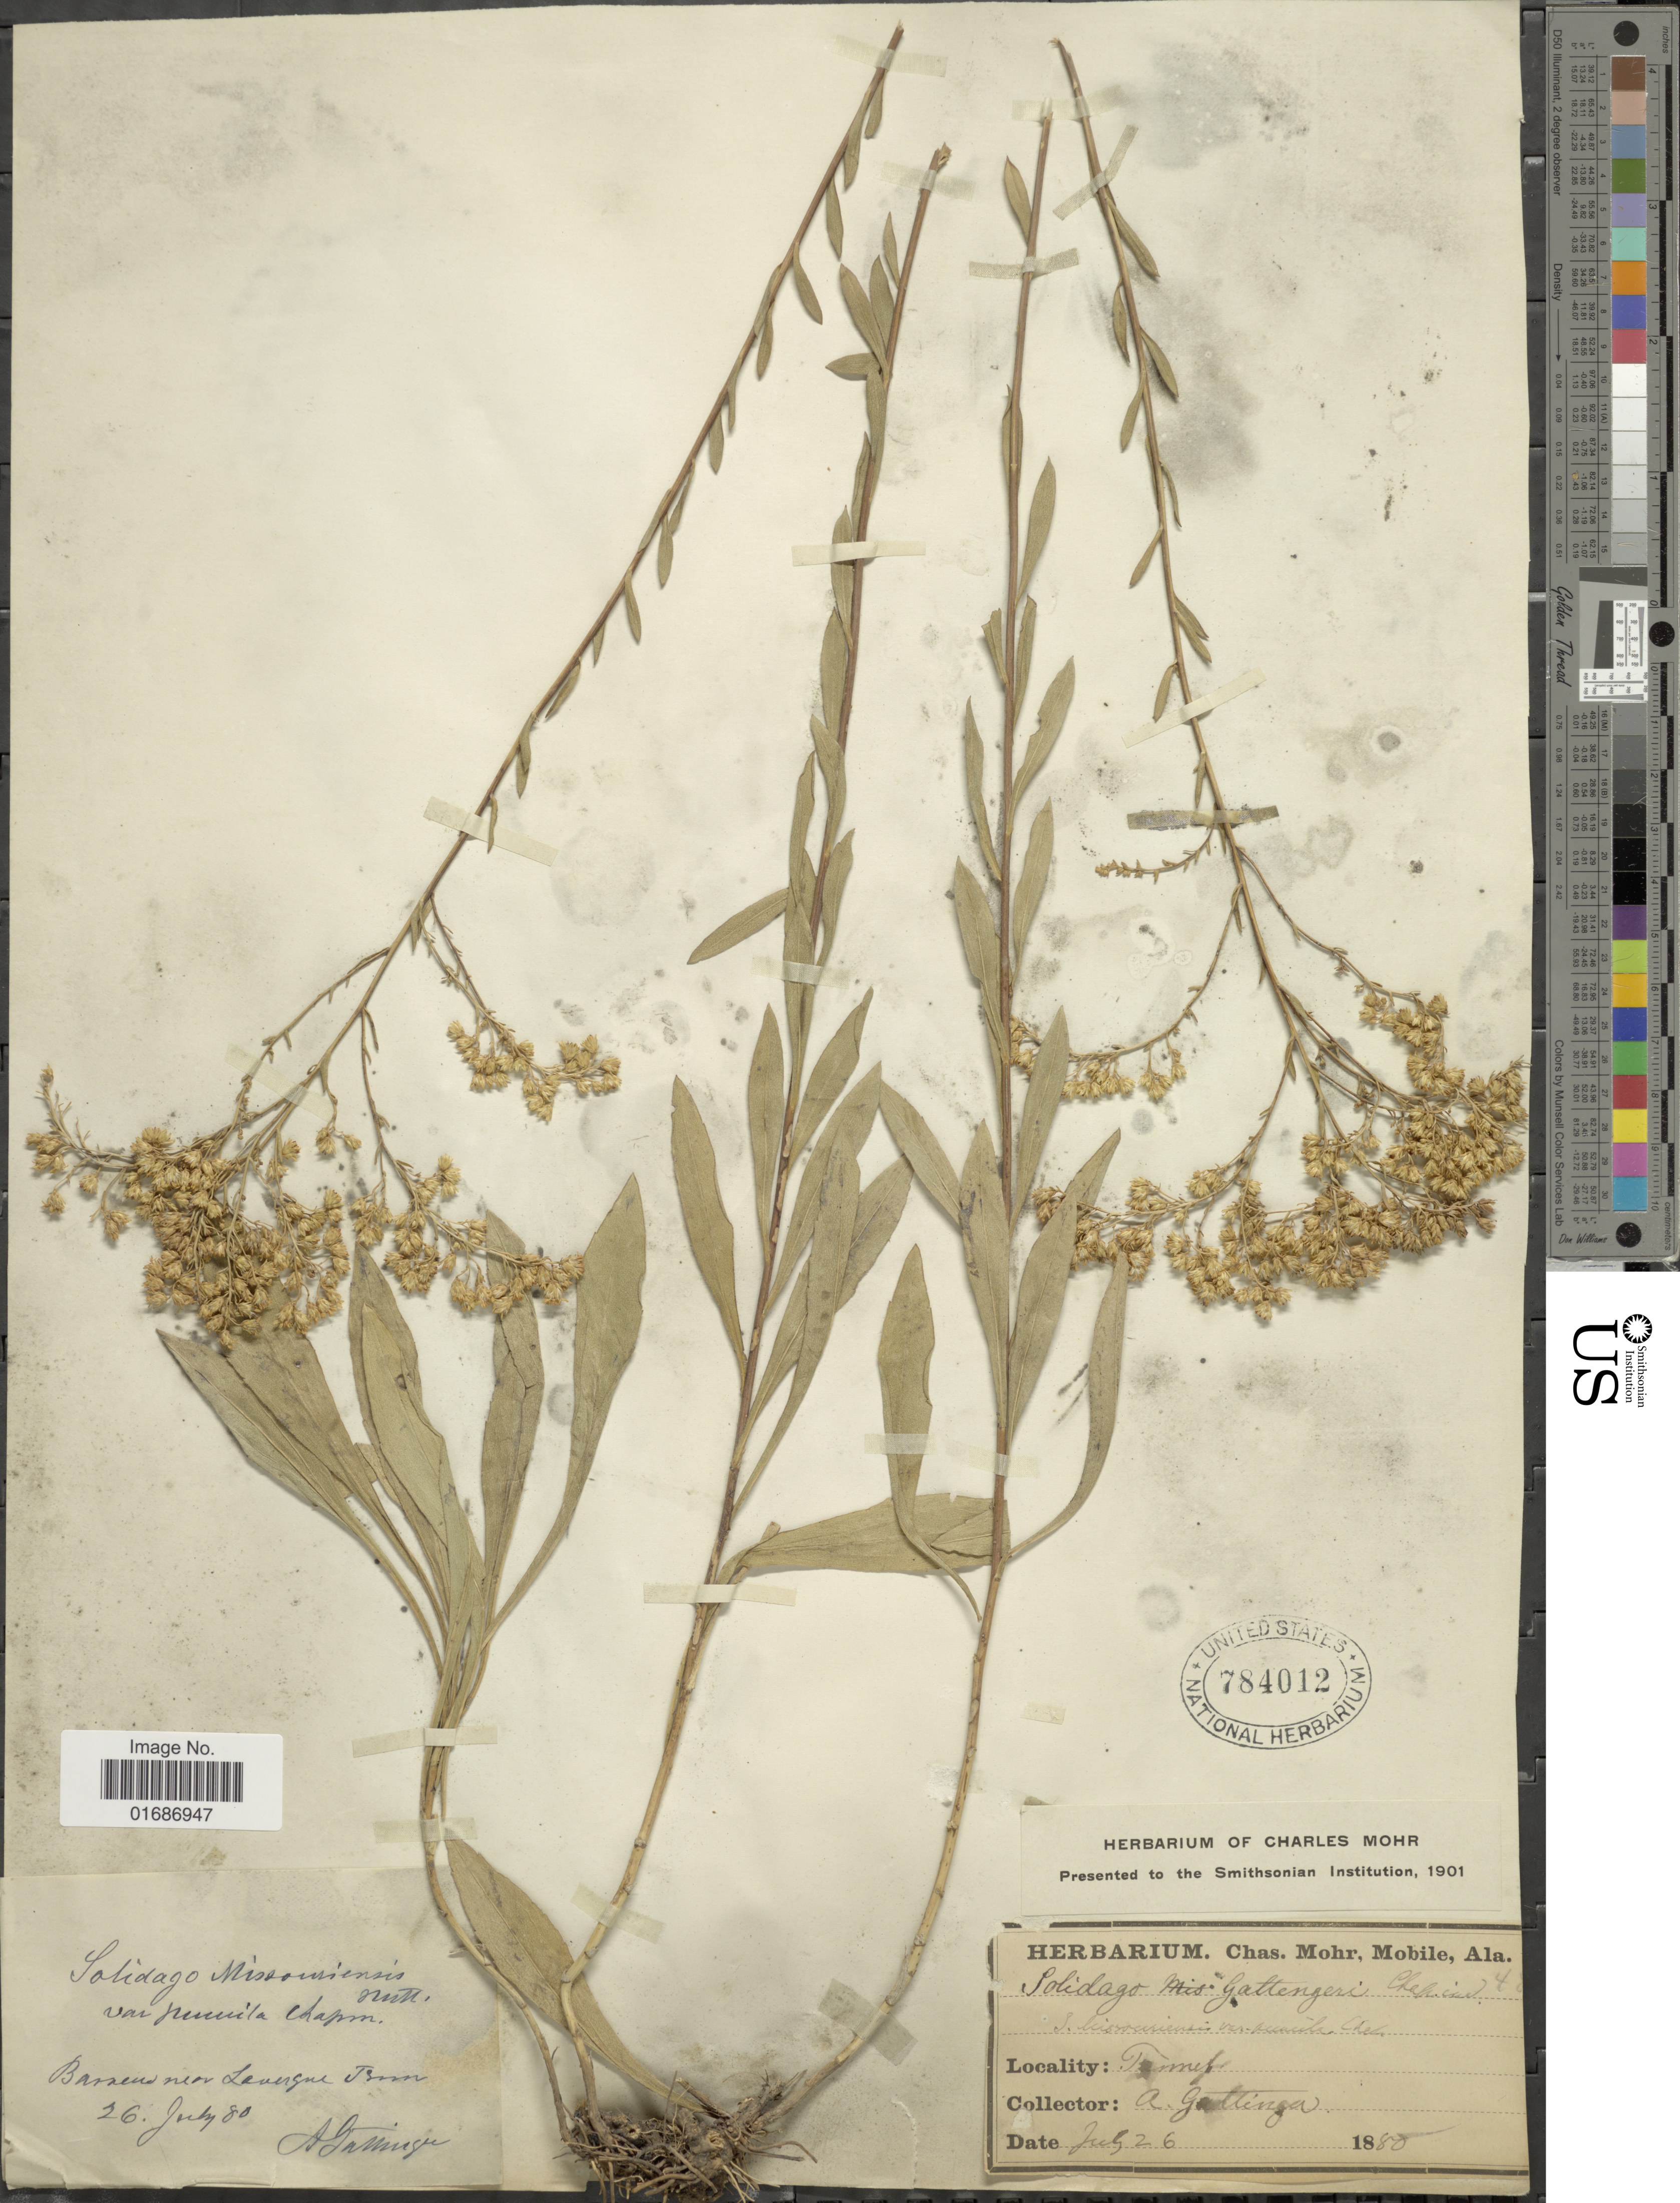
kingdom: Plantae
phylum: Tracheophyta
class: Magnoliopsida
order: Asterales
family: Asteraceae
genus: Solidago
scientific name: Solidago gattingeri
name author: Chapman ex A. Gray & et al. in A. Gray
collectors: A. Gattinger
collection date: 1880-07-26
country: United States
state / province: Tennessee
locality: Barrens near Lavergne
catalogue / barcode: US 784012